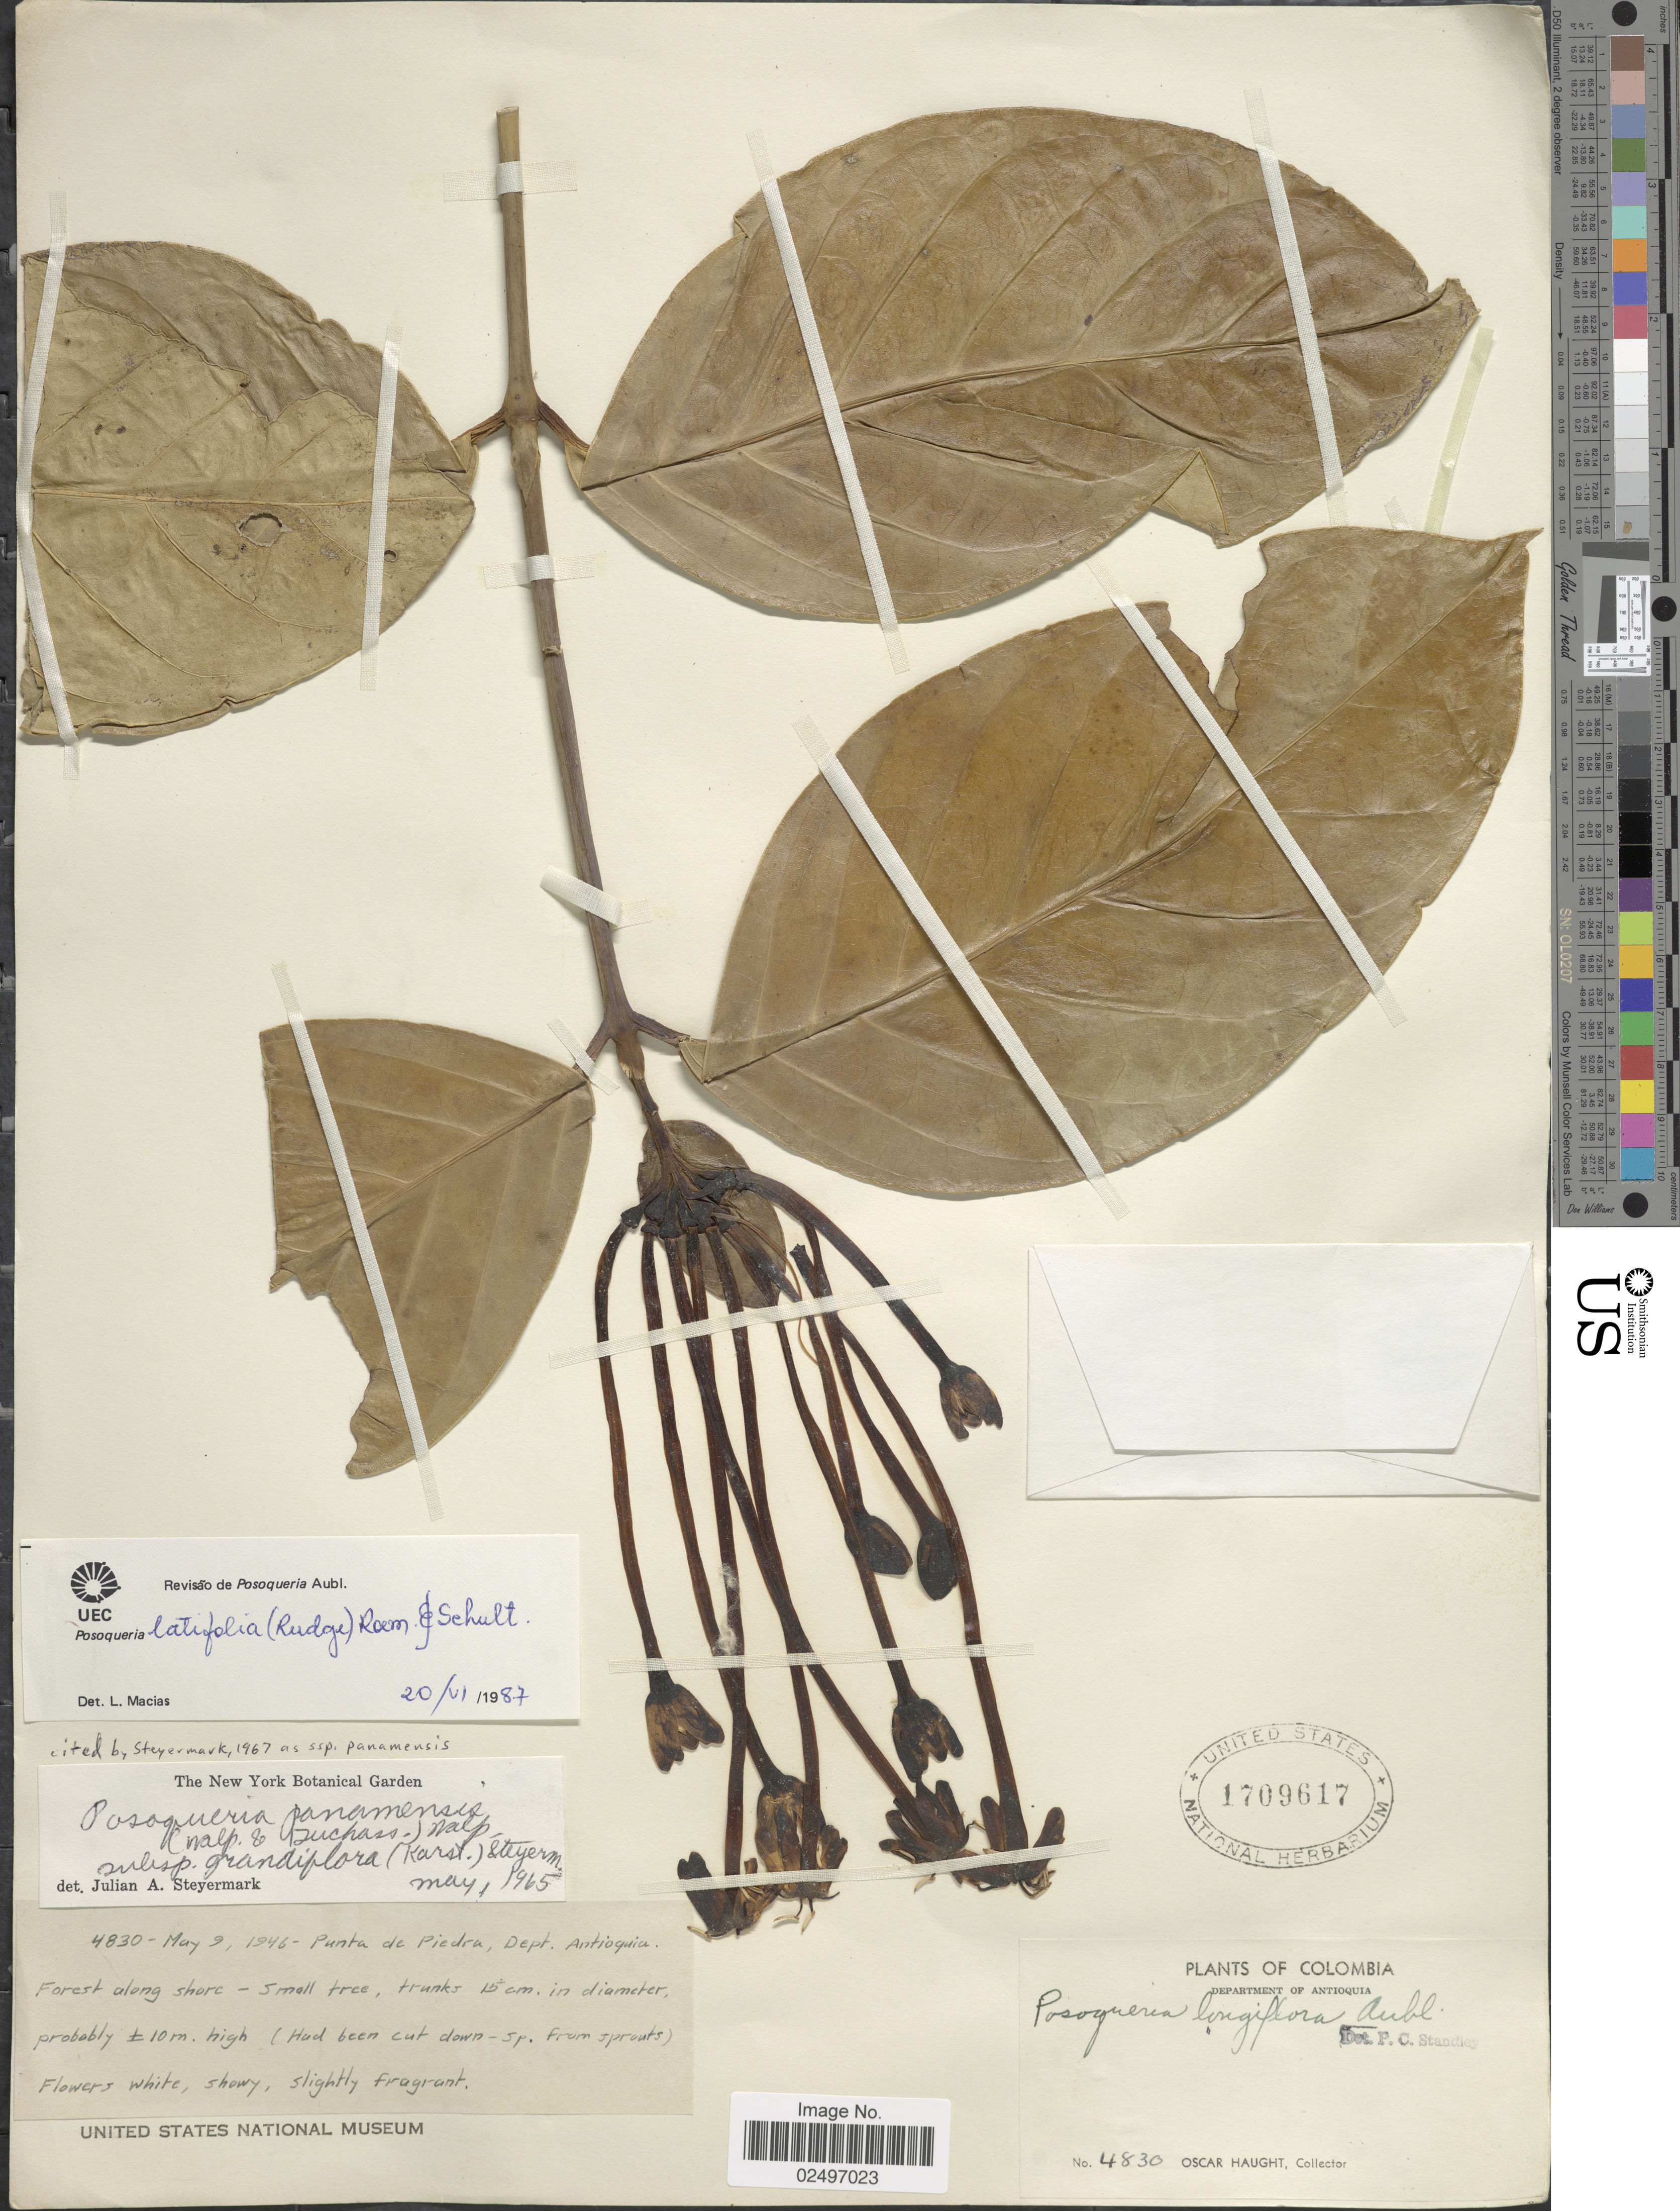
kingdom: Plantae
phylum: Tracheophyta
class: Magnoliopsida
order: Gentianales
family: Rubiaceae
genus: Posoqueria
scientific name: Posoqueria latifolia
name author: (Rudge) Roem. & Schult.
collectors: O. Haught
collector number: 4830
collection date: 1946-05-09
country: Colombia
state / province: Antioquia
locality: Department of Antioquia, Punta de Piedra, Forest along shore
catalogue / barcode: US 1709617